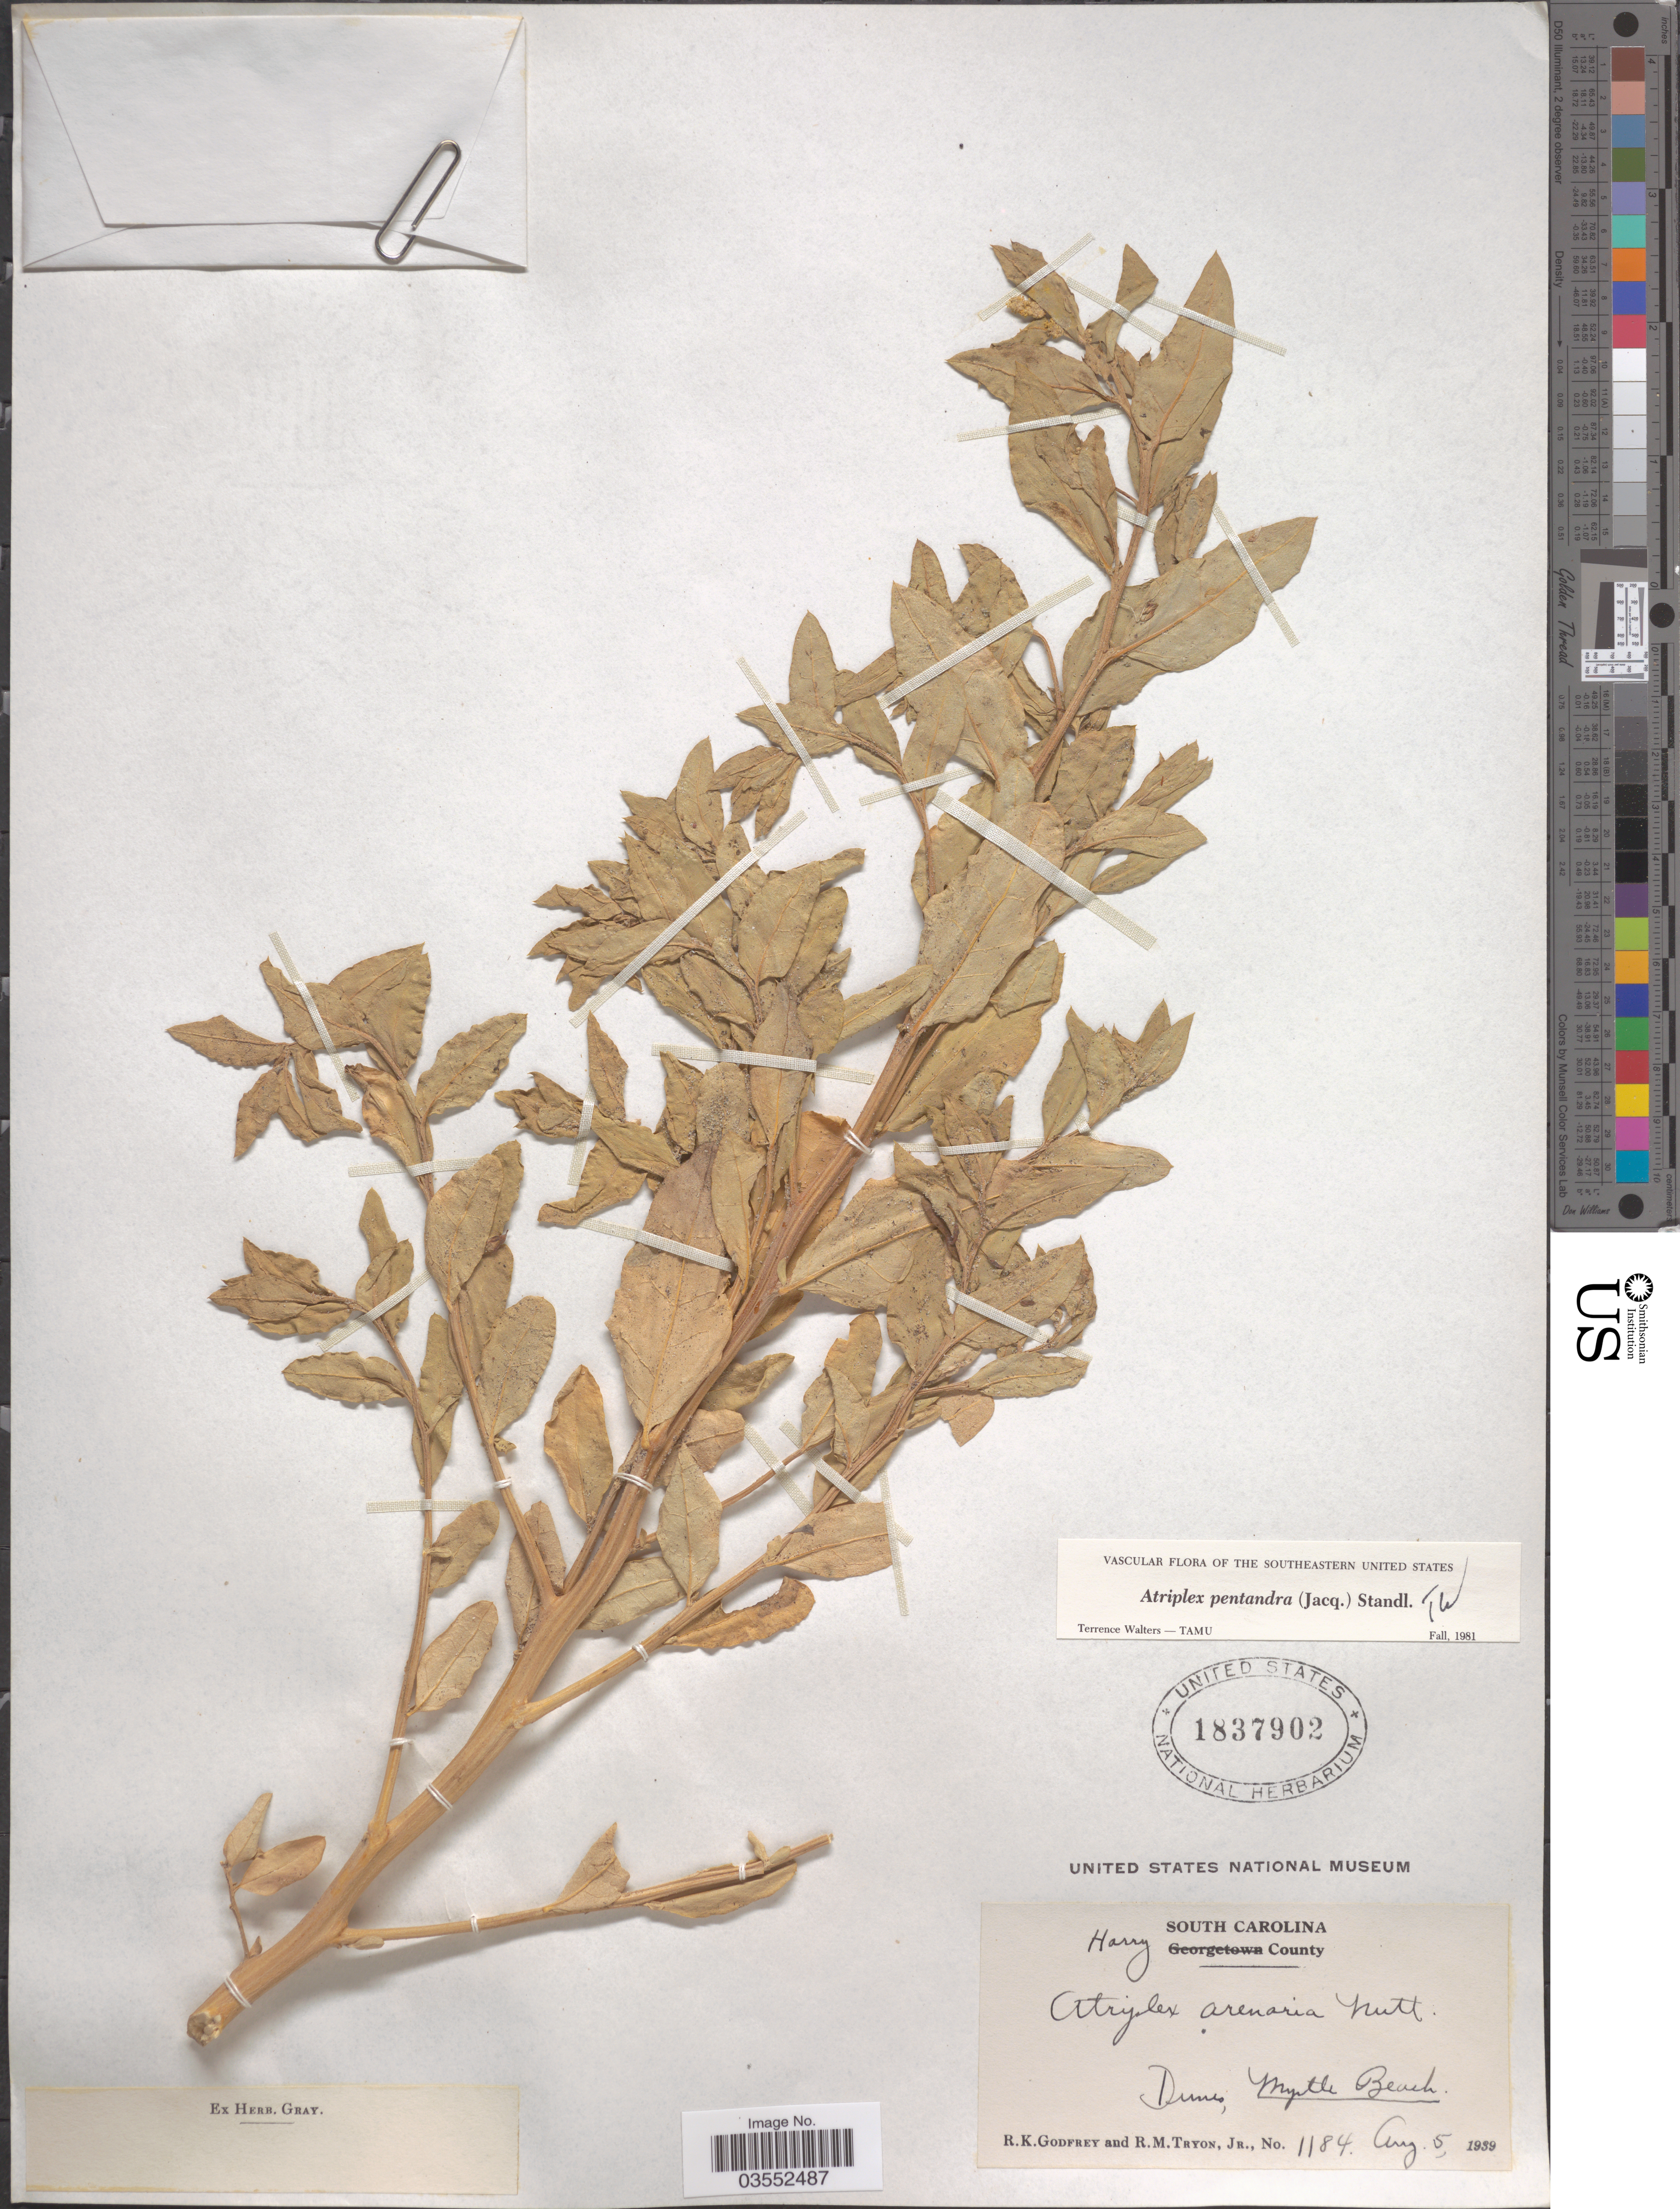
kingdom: Plantae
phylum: Tracheophyta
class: Magnoliopsida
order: Caryophyllales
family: Amaranthaceae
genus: Atriplex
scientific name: Atriplex pentandra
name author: (Jacq.) Standl.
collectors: R. K. Godfrey & R. Tryon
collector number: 1184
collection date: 1939-08-05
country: United States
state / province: South Carolina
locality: Horry County. Myrtle Beach.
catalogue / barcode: US 1837902